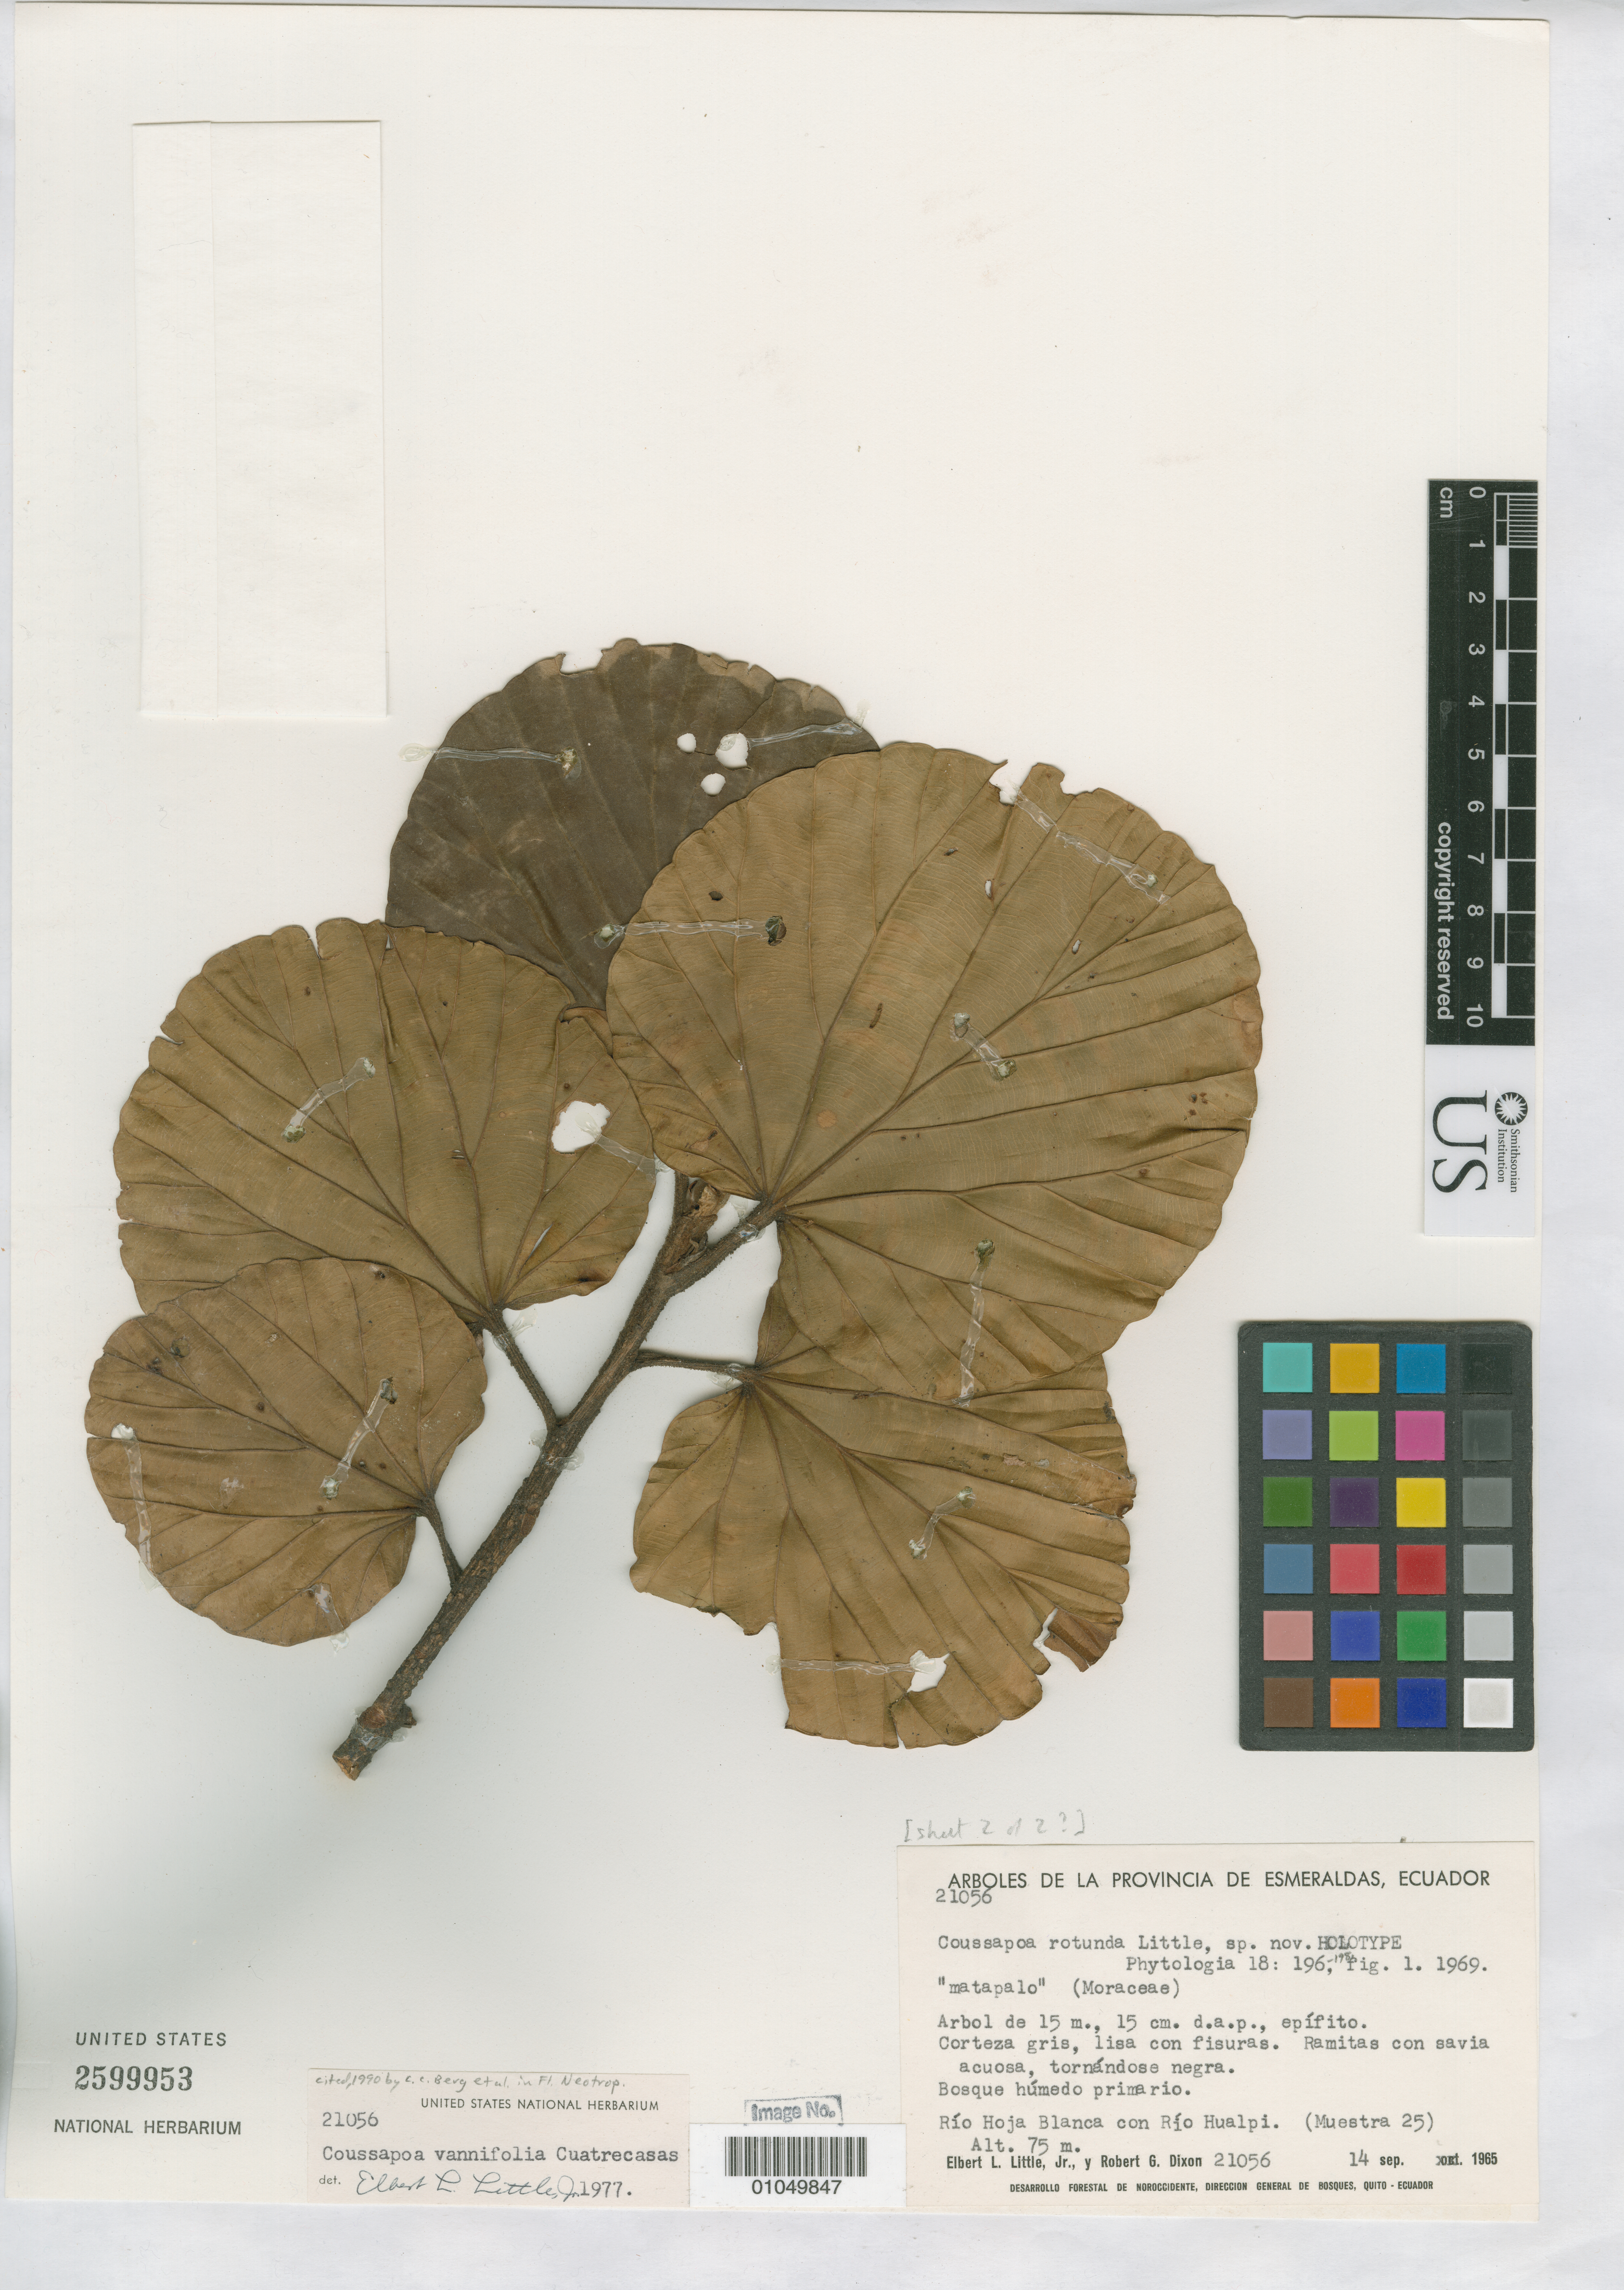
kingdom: Plantae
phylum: Tracheophyta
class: Magnoliopsida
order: Rosales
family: Urticaceae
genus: Coussapoa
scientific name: Coussapoa rotunda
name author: Little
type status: Holotype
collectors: E. L. Little & R. G. Dixon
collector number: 21056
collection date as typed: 14 Sep 1965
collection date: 1965-09-14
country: Ecuador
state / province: Esmeraldas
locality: Río Hoja Blanca con Río Hualpi (Muestra 25).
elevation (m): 75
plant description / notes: One of two US sheets (USNH 2599952, 2599953) both labeled as "Holotype", presumably sheet 1 & sheet 2 (protologue cites holotype at US without specifying, but also without citing any isotype).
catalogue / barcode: US 2599953